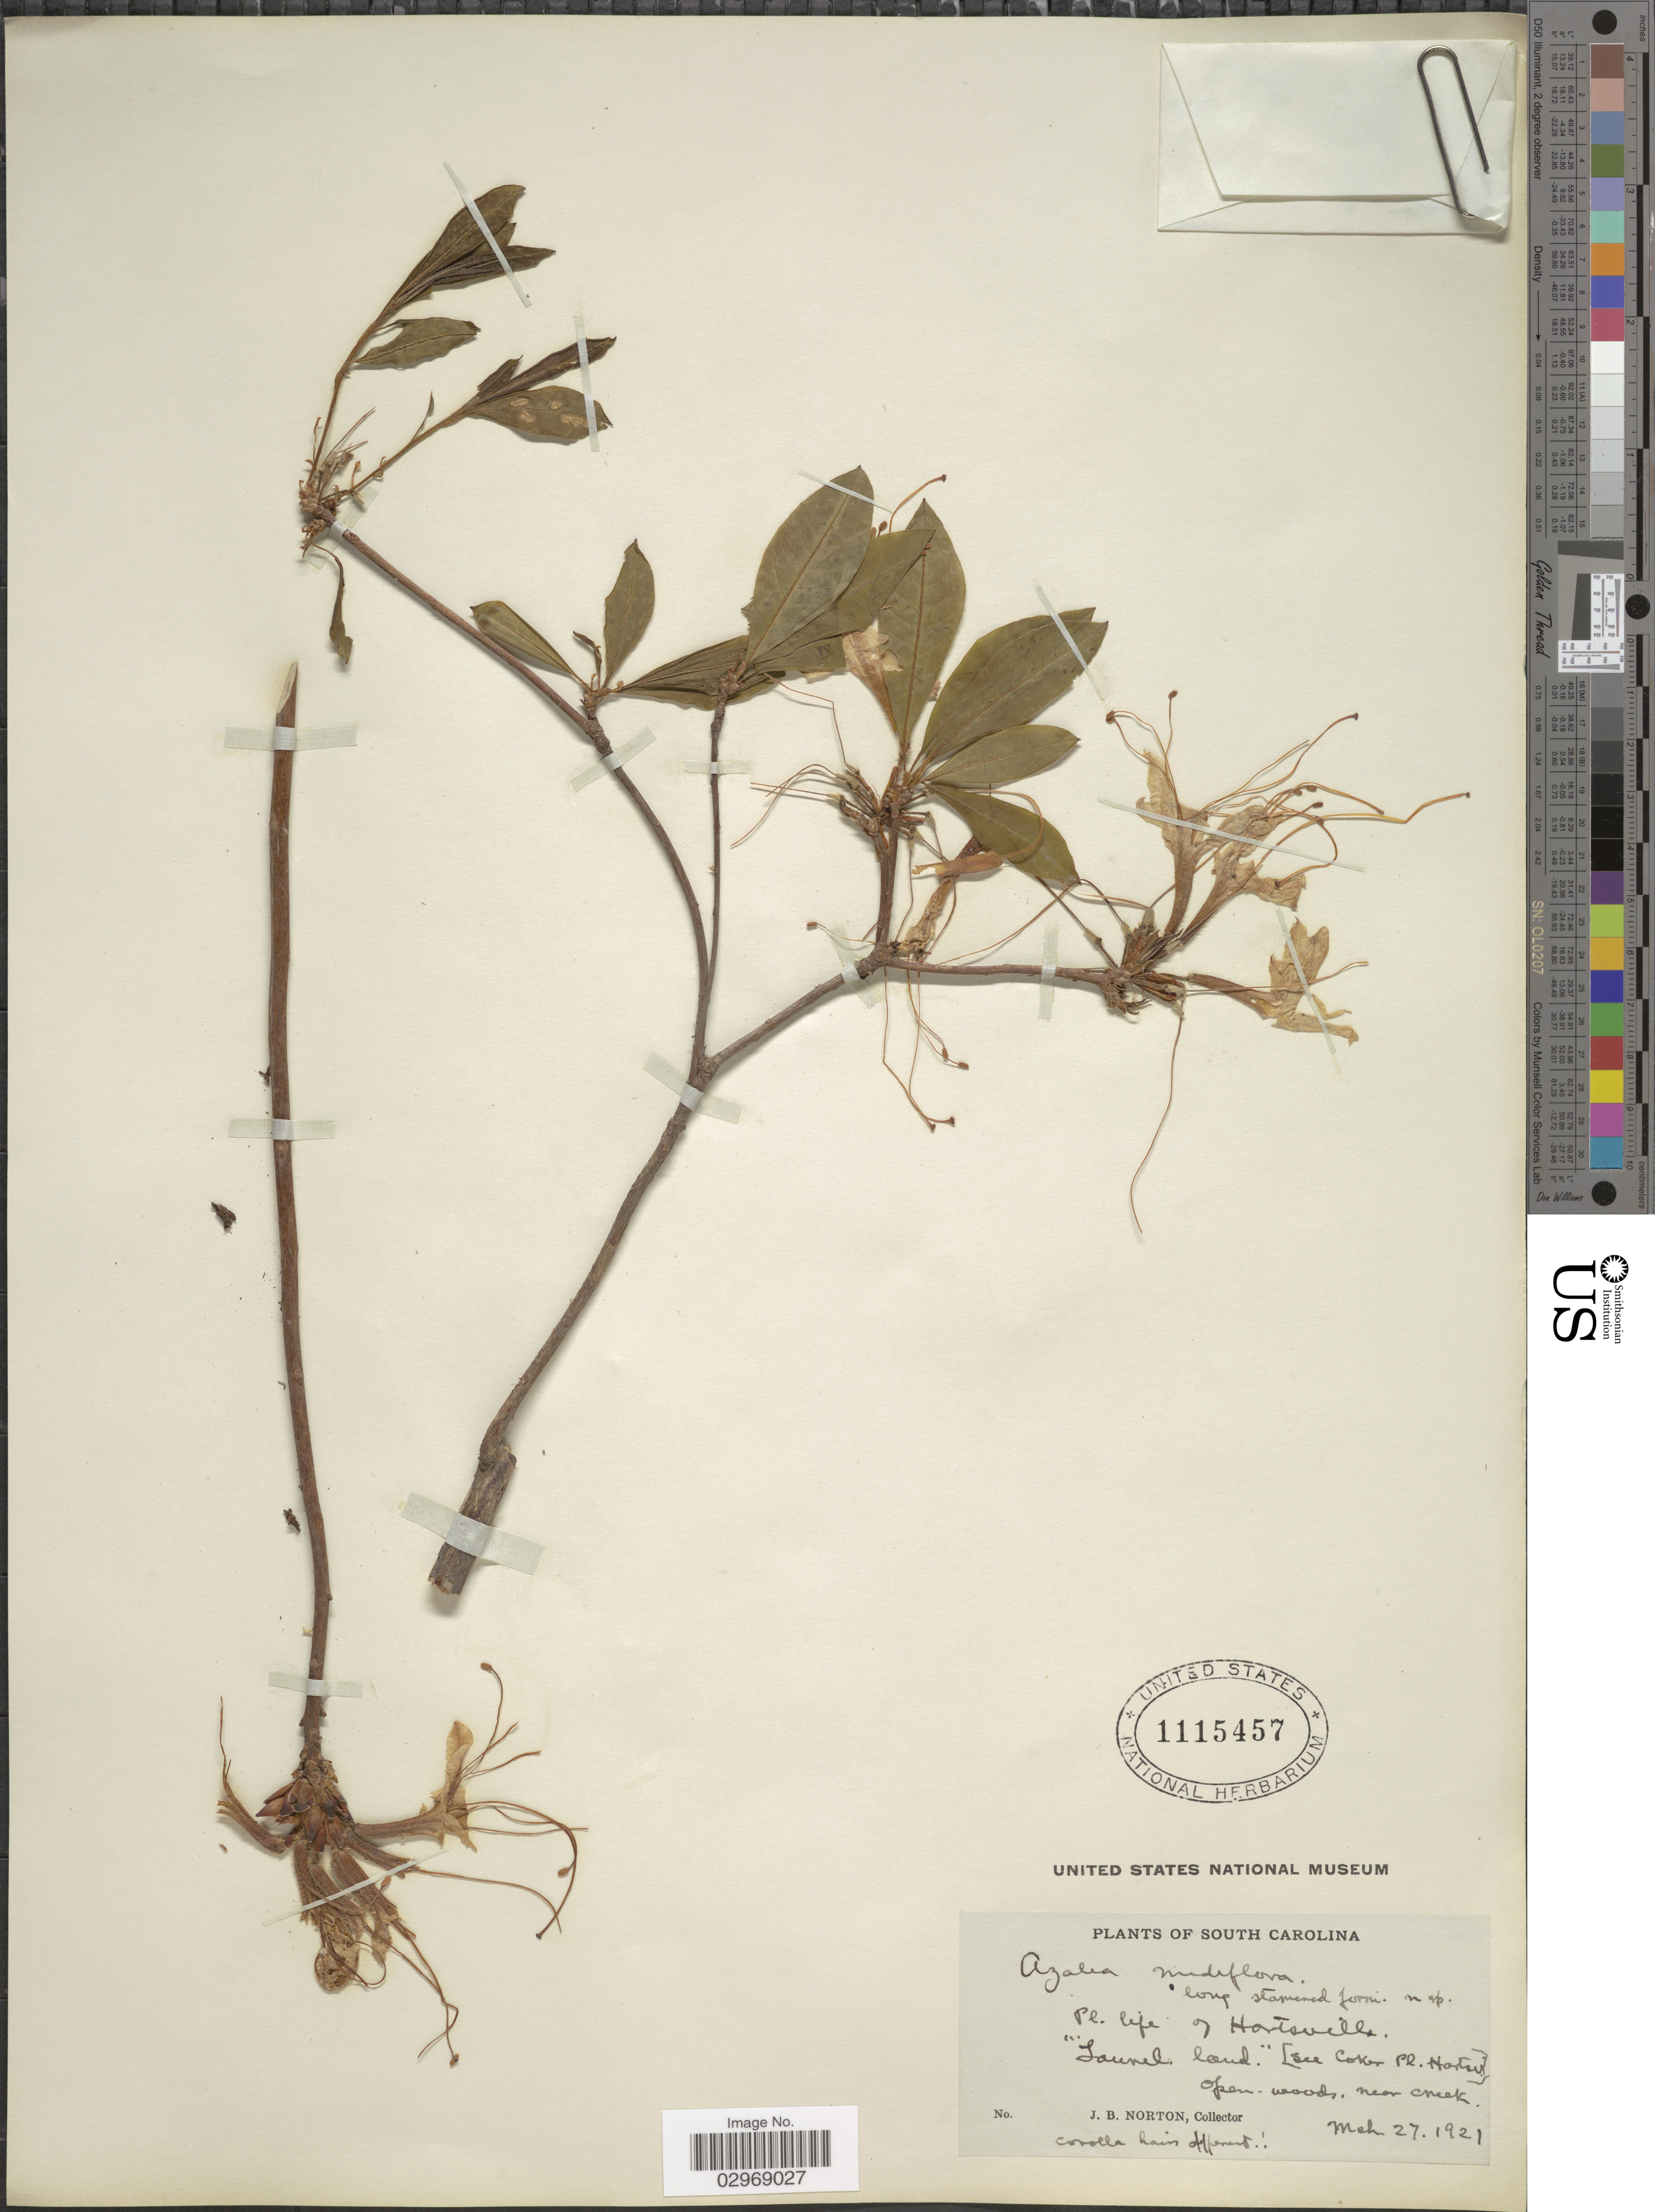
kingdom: Plantae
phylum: Tracheophyta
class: Magnoliopsida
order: Ericales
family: Ericaceae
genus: Rhododendron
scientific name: Rhododendron nudiflorum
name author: Torr.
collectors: J. B. Norton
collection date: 1921-05-27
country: United States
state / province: South Carolina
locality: Pl. life of Hartsville."Laurel land.", Open, woods, near creek.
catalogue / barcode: US 1115457